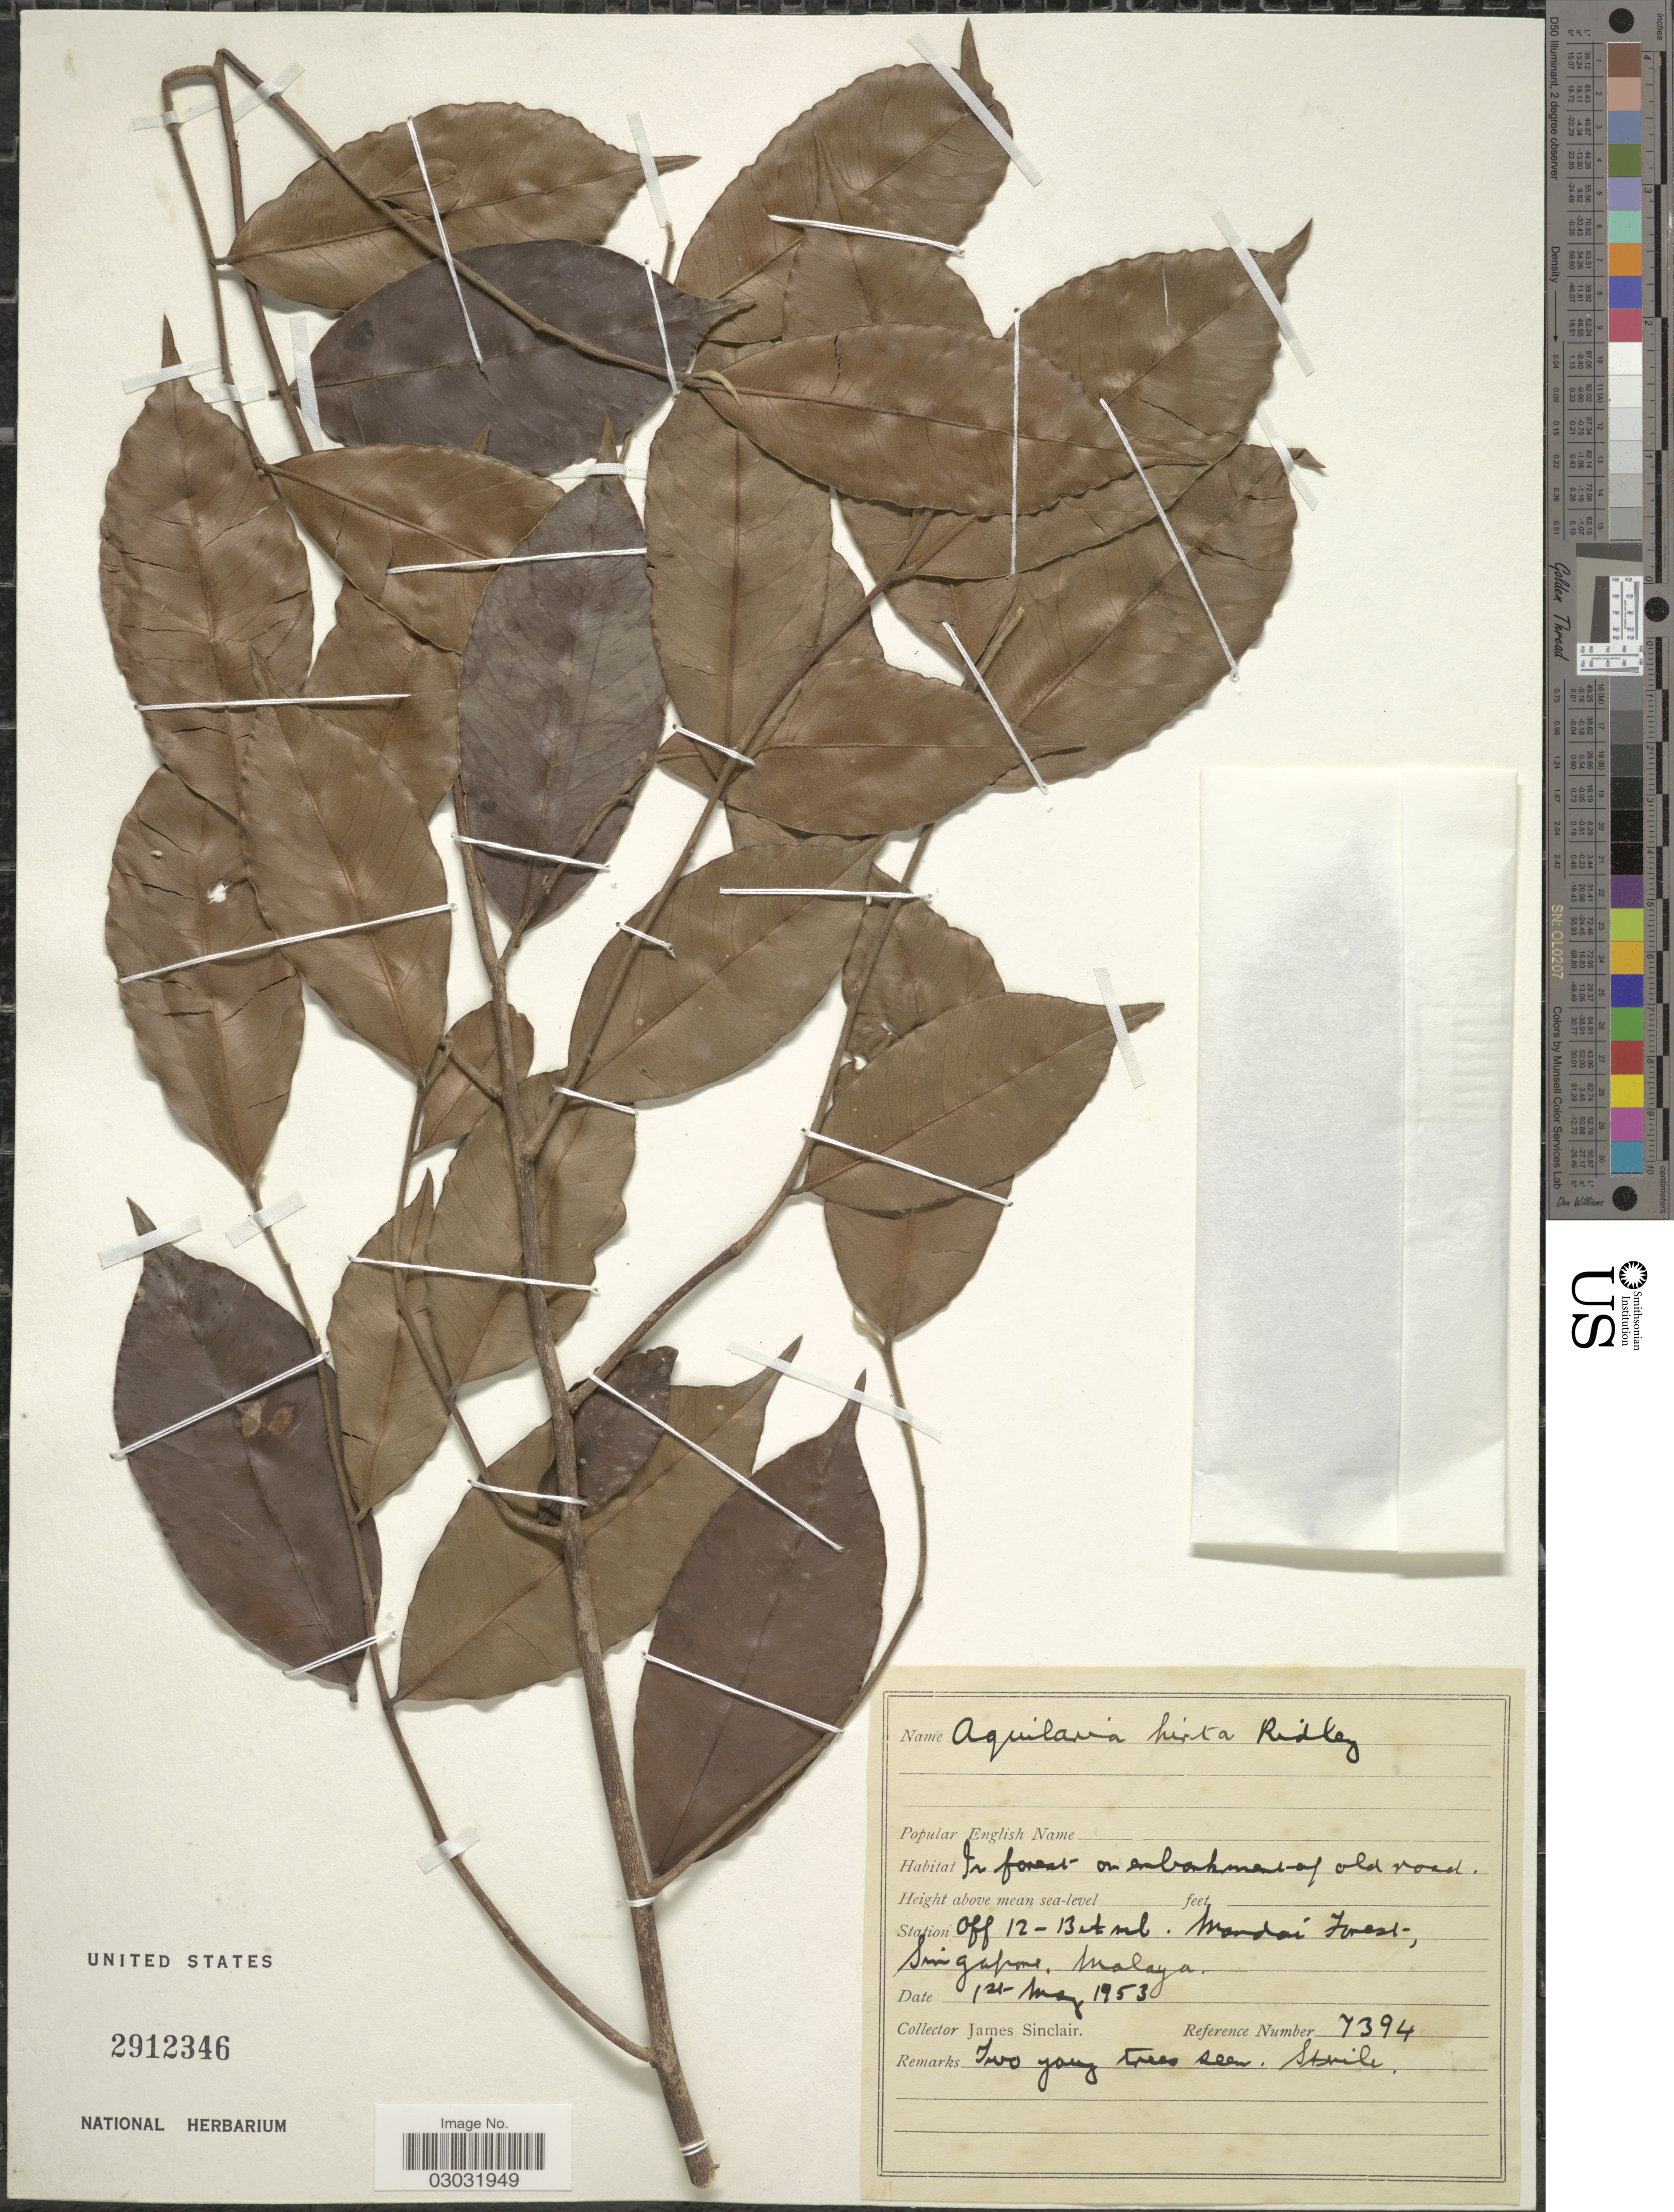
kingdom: Plantae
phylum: Tracheophyta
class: Magnoliopsida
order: Malvales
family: Thymelaeaceae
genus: Aquilaria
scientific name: Aquilaria hirta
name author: Ridl.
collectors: J. Sinclair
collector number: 7394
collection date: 1953-05-12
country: Singapore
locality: Station off 12-13 th ml. Madai Forest, Malaya.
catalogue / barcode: US 2912346